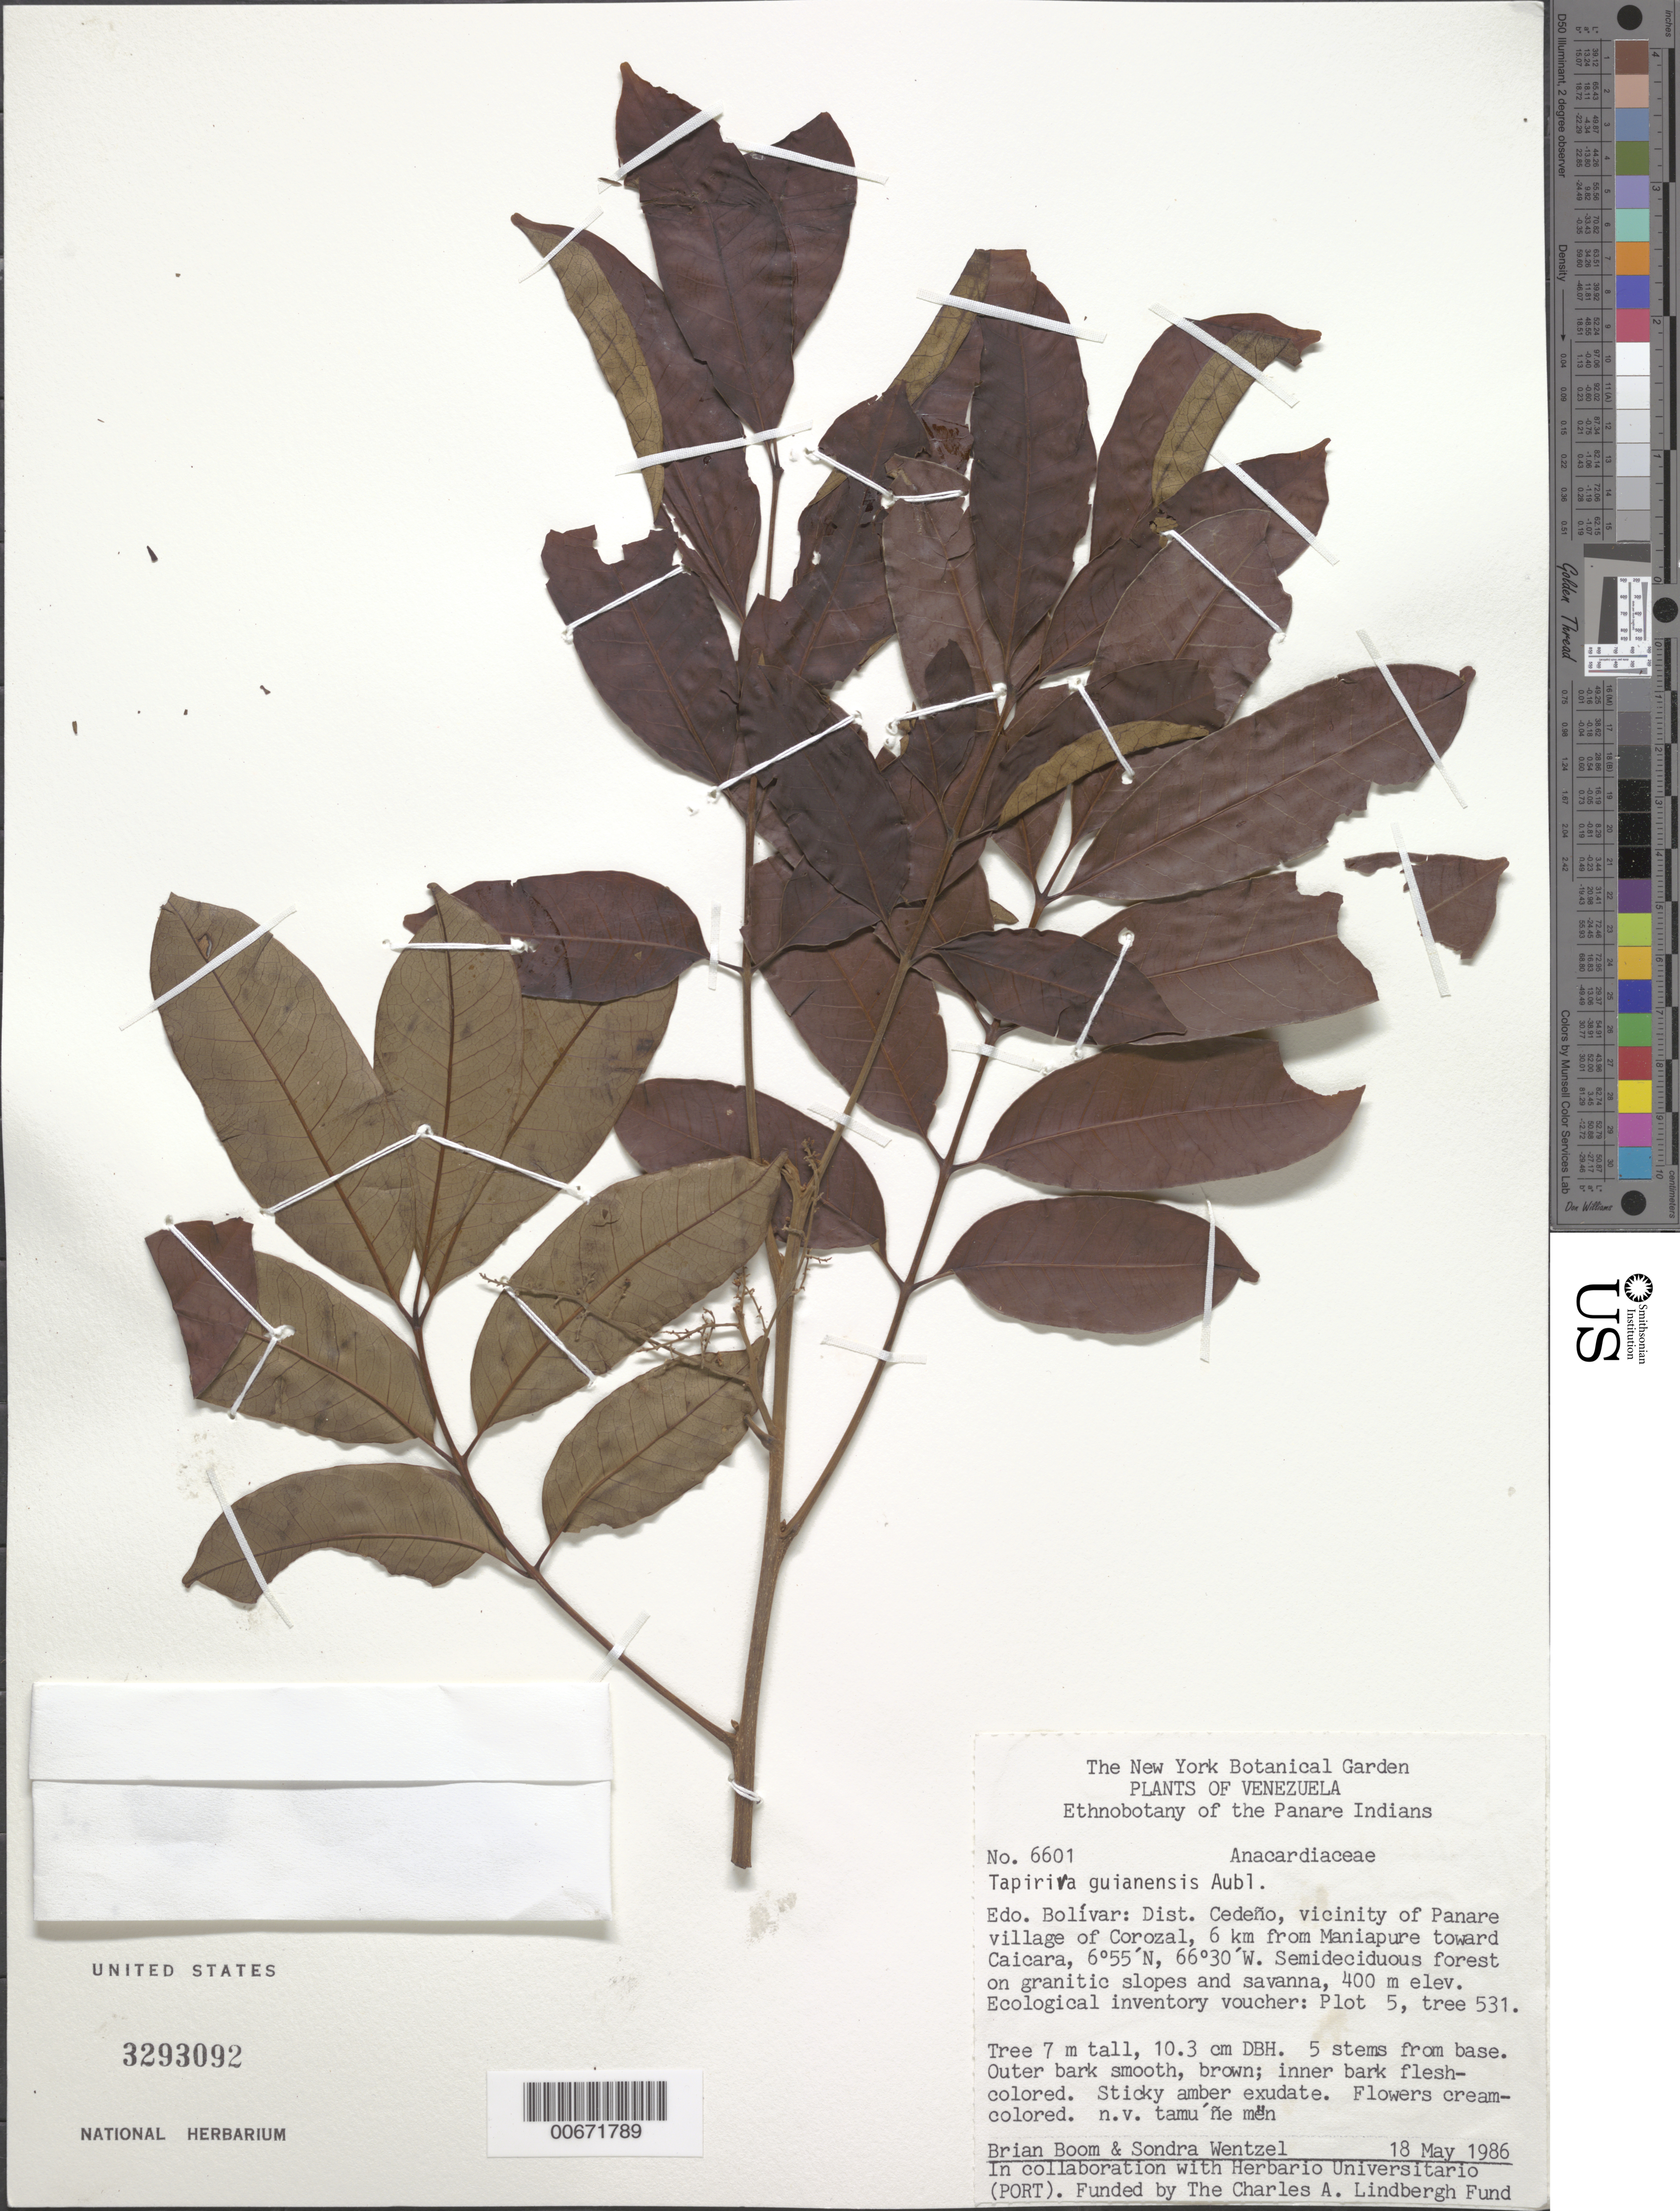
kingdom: Plantae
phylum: Tracheophyta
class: Magnoliopsida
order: Sapindales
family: Anacardiaceae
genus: Tapirira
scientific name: Tapirira guianensis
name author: Aubl.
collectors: B. M. Boom & S. Wentzel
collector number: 6601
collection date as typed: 18-May-86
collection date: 1986-05-18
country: Venezuela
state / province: Bolívar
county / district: Cedeño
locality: Panare village of Corozal, vic., 6 km from Maniapure toward Caicara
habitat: Semideciduous forest on granitic slopes and savanna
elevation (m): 400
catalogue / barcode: US 3293092